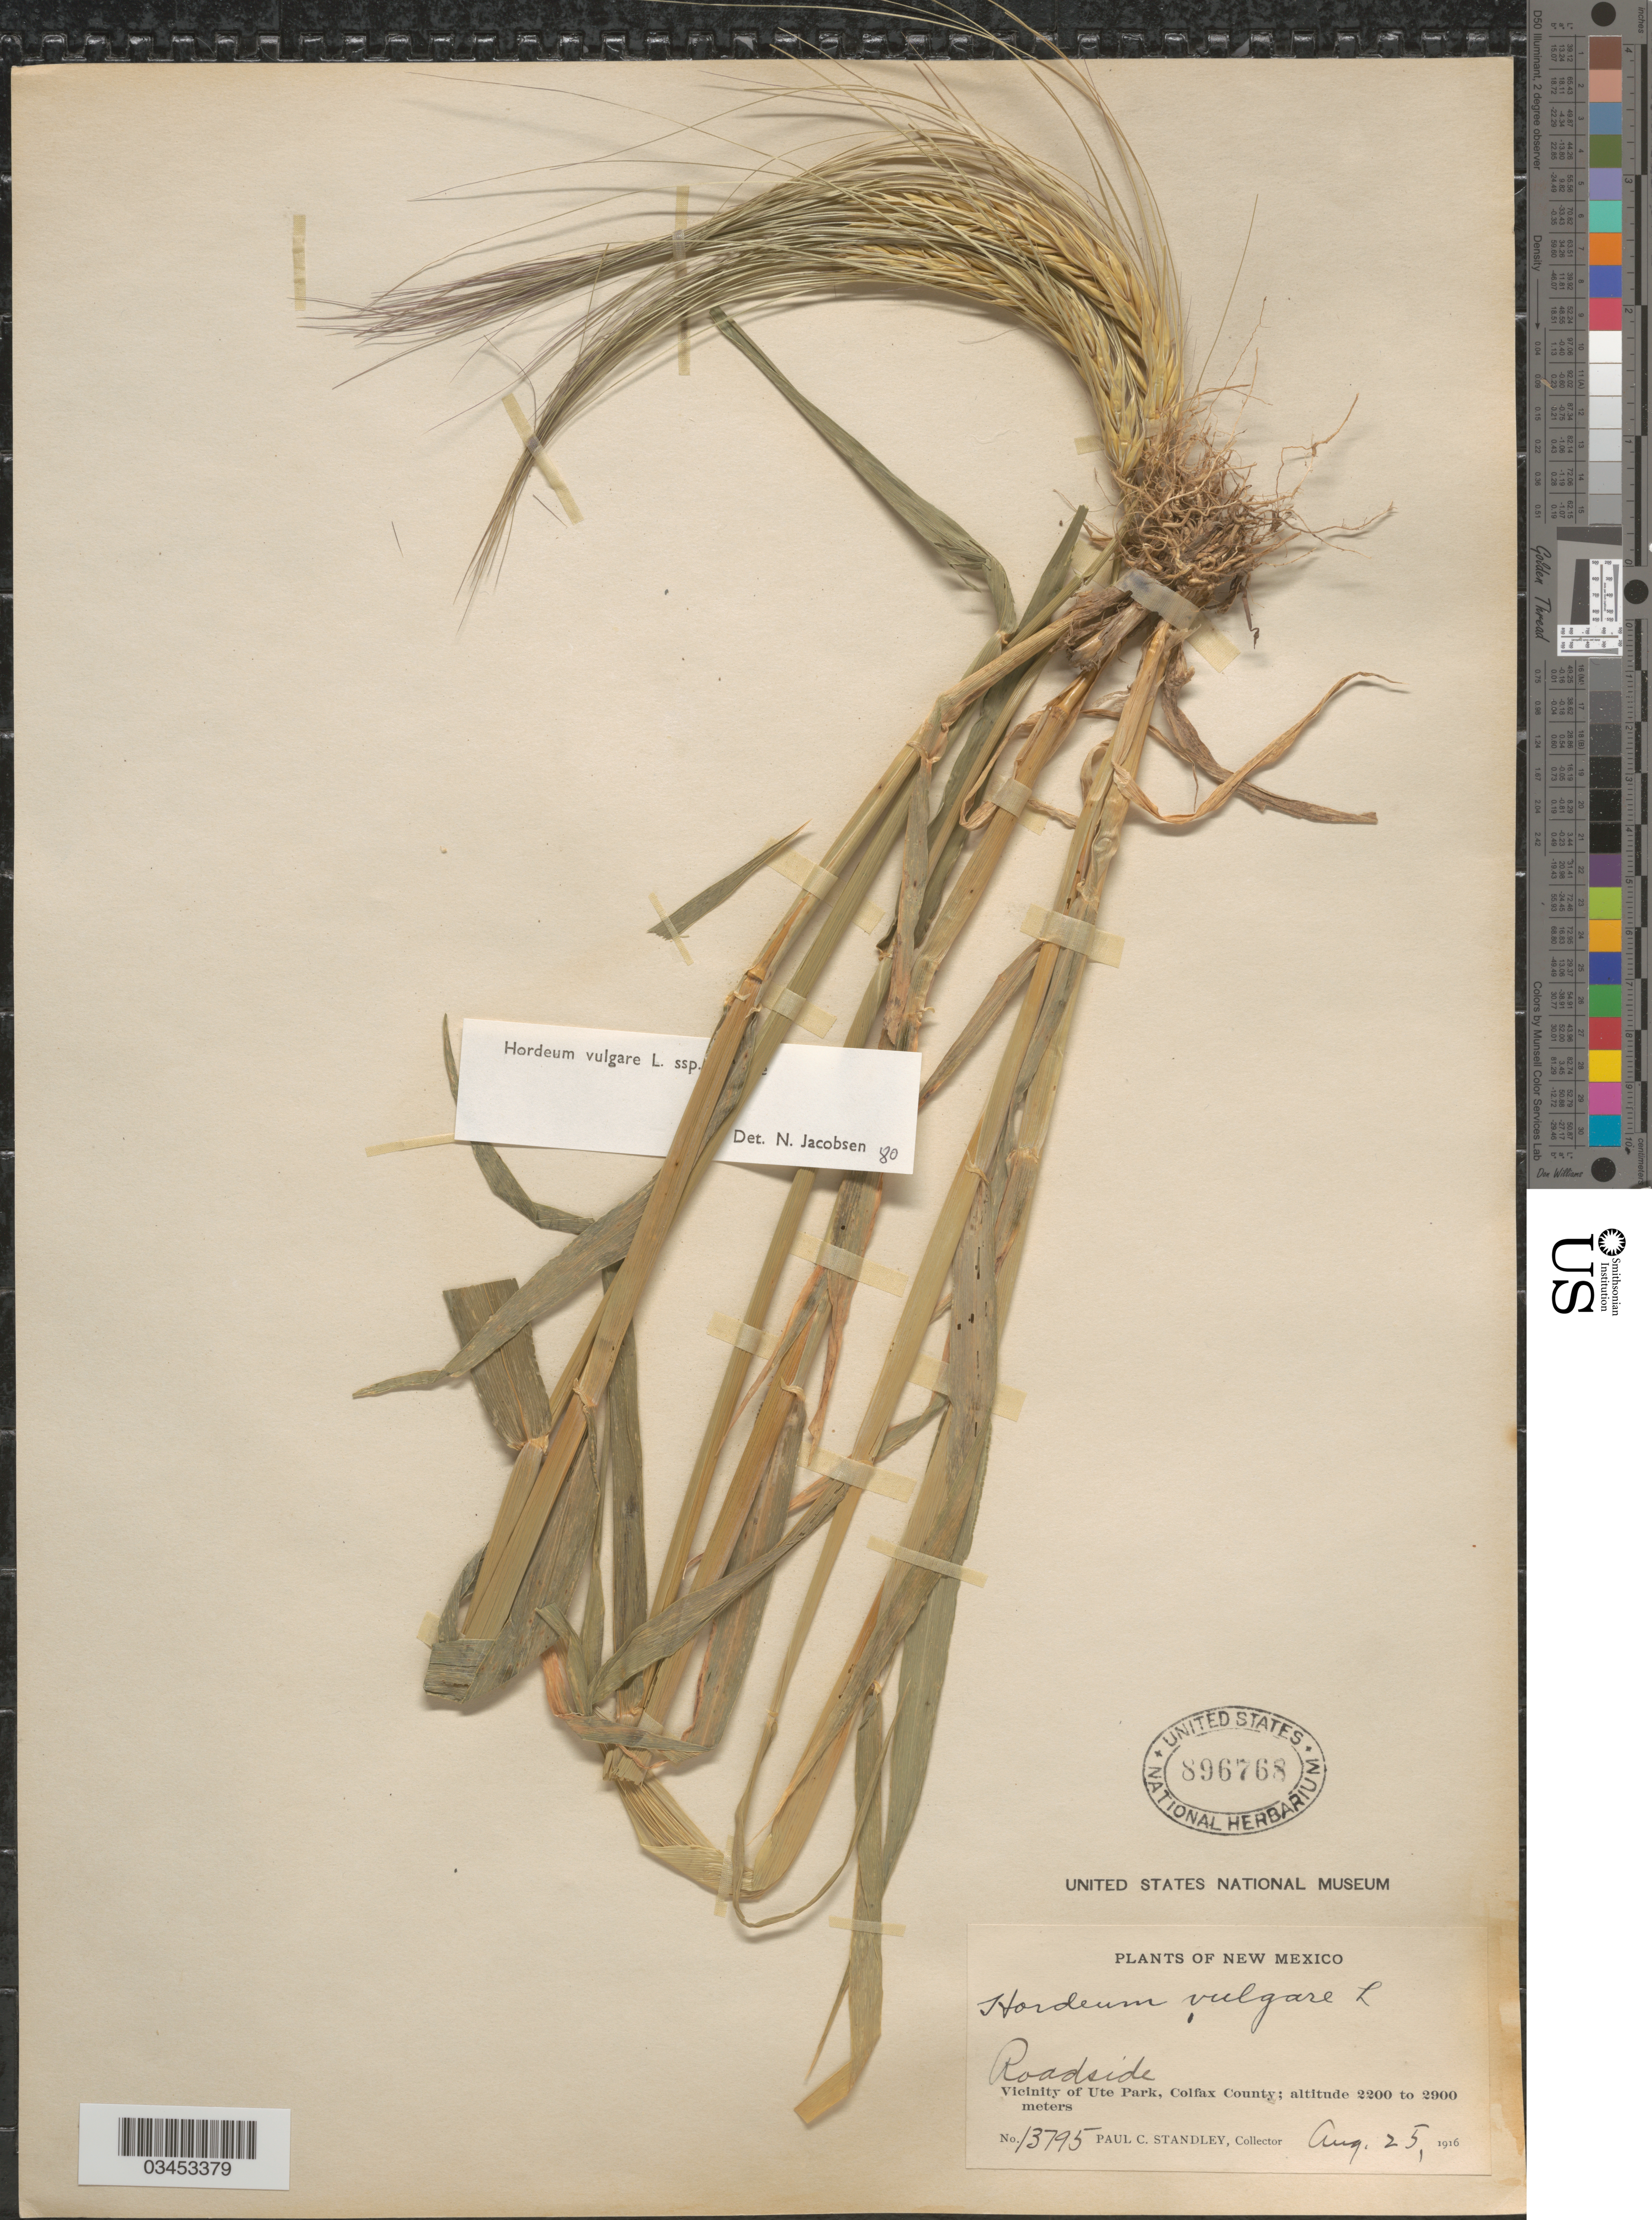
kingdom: Plantae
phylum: Tracheophyta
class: Liliopsida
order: Poales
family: Poaceae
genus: Hordeum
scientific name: Hordeum vulgare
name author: L.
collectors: P. C. Standley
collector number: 13795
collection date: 1916-08-25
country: United States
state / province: New Mexico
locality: Vicinity of Ute Park, Colfax County.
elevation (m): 2200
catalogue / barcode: US 896768